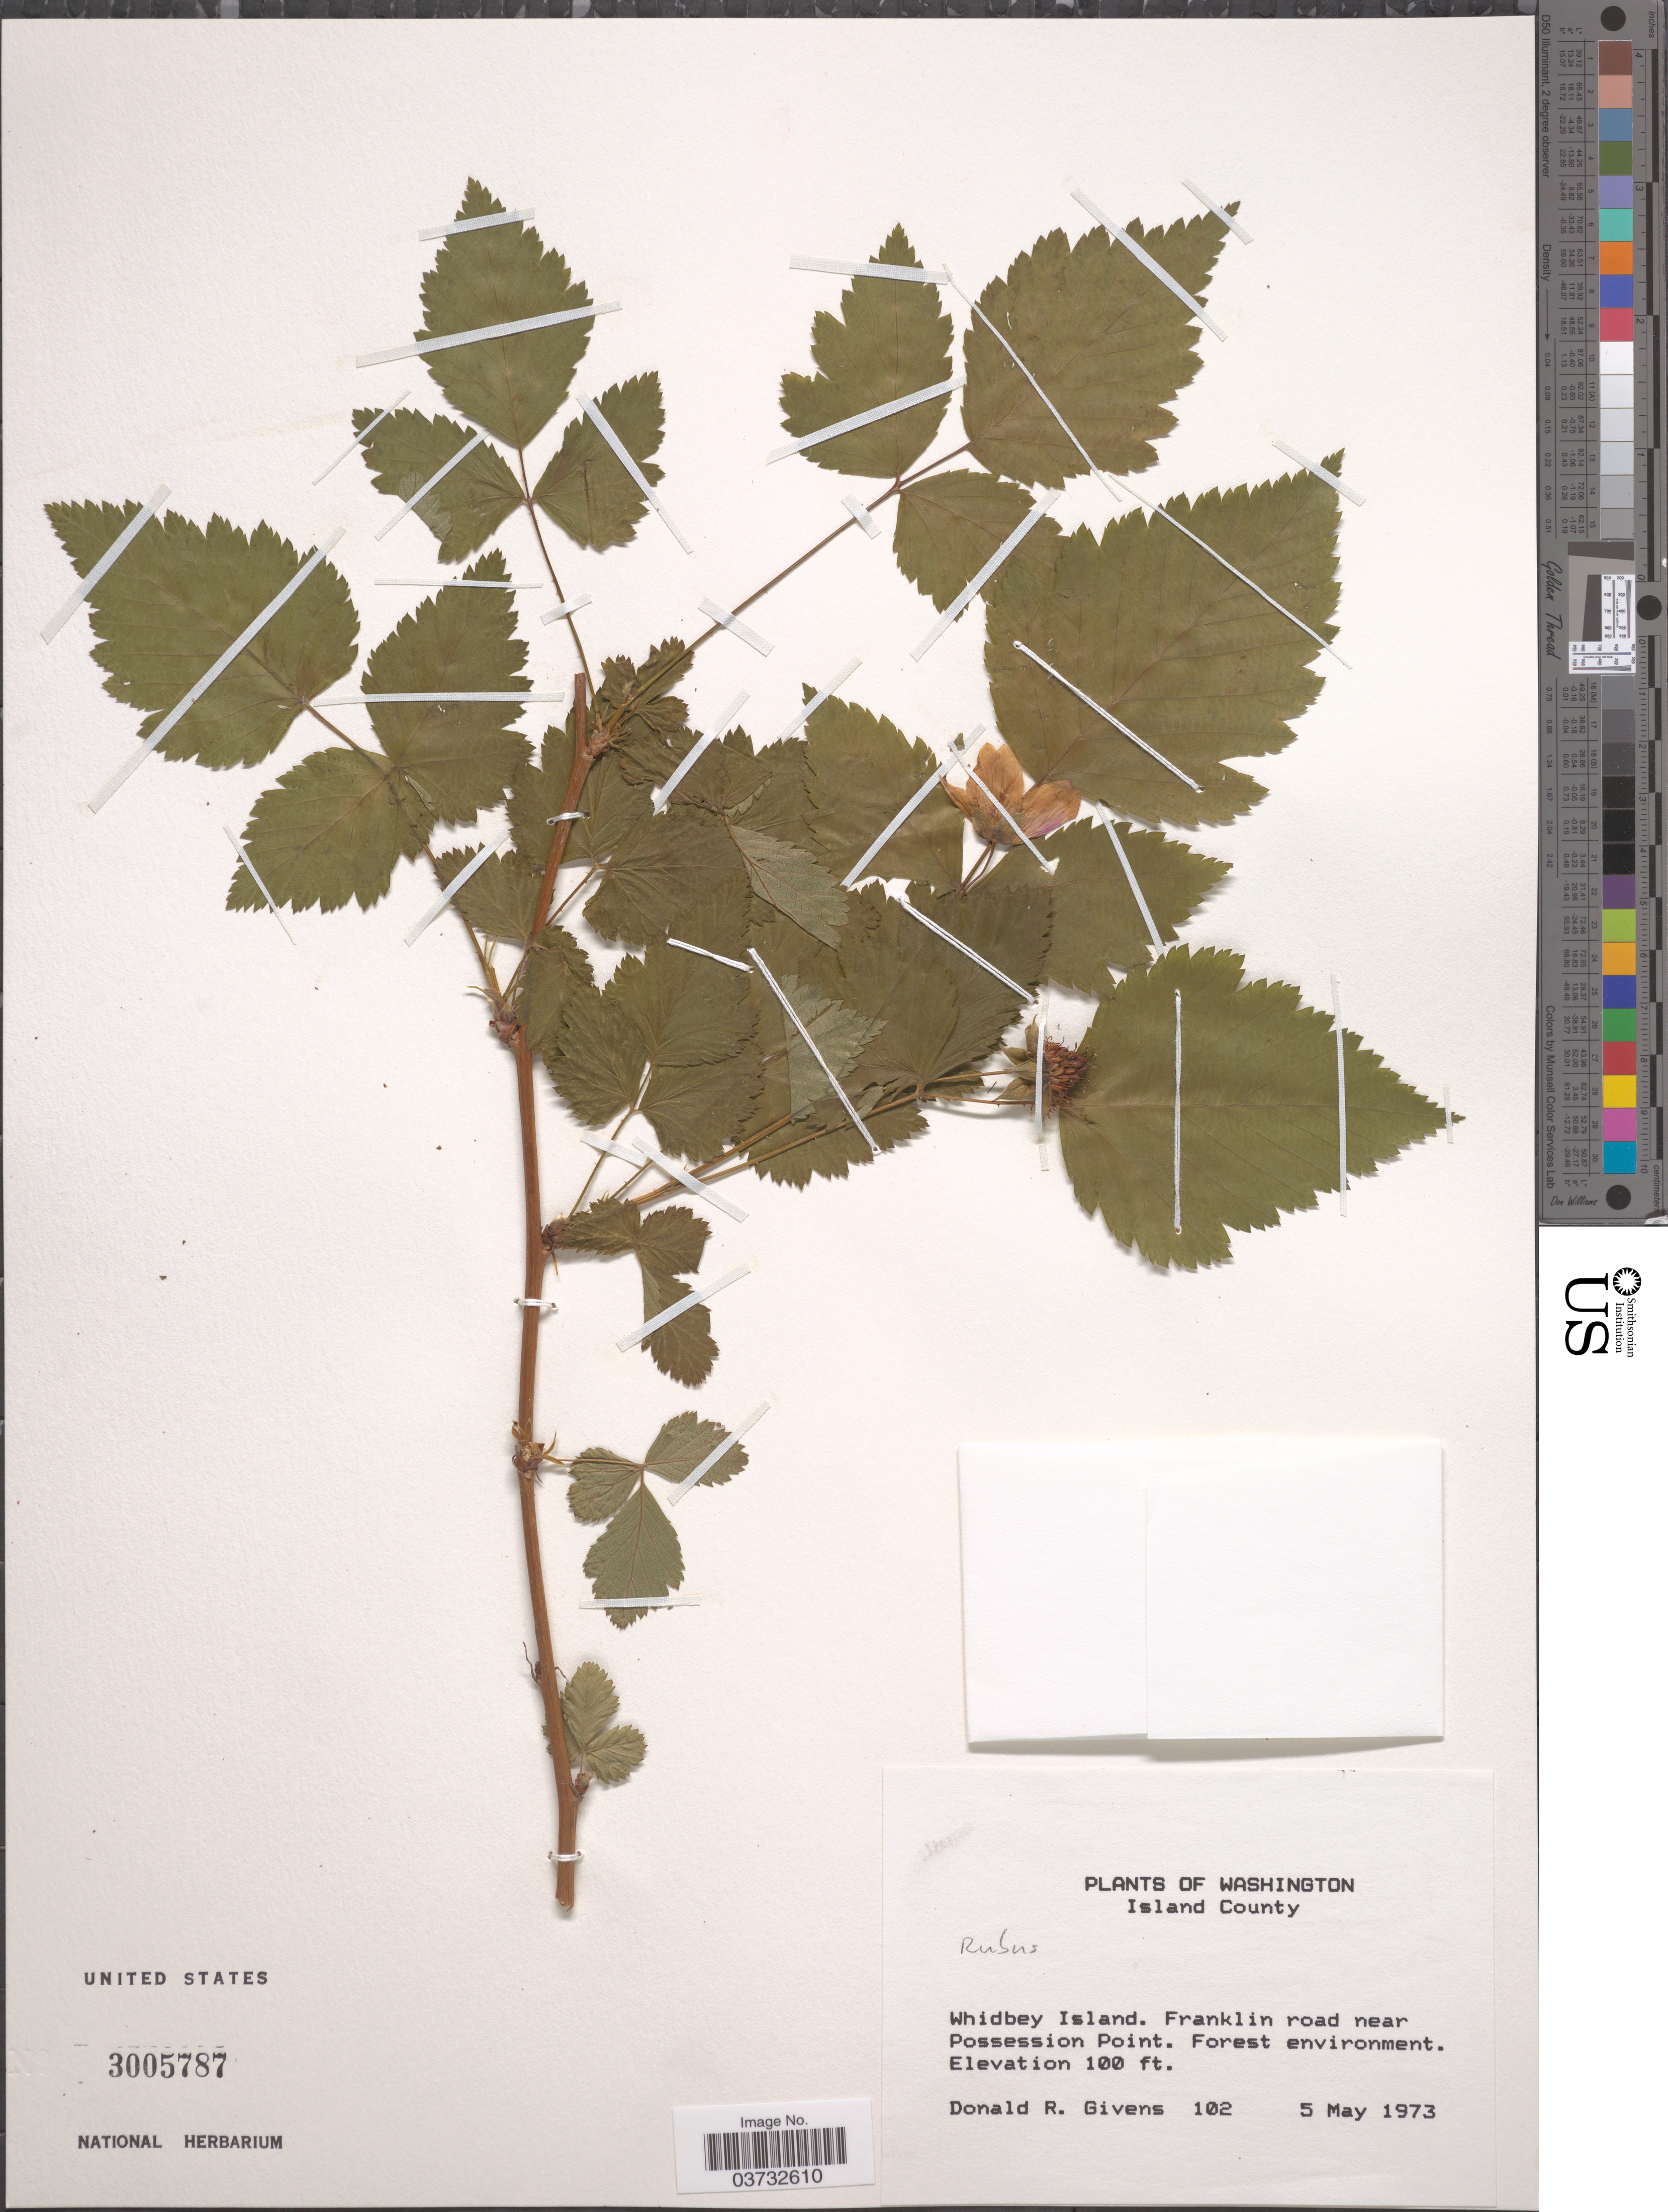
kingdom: Plantae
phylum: Tracheophyta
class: Magnoliopsida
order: Rosales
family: Rosaceae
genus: Rubus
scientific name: Rubus sp.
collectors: D. Givens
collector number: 102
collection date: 1973-05-05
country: United States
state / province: Washington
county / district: Island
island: Whidbey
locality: Island County. Whidbey Island. Franklin road near Possession Point. Forest environment.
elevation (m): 30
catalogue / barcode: US 3005787